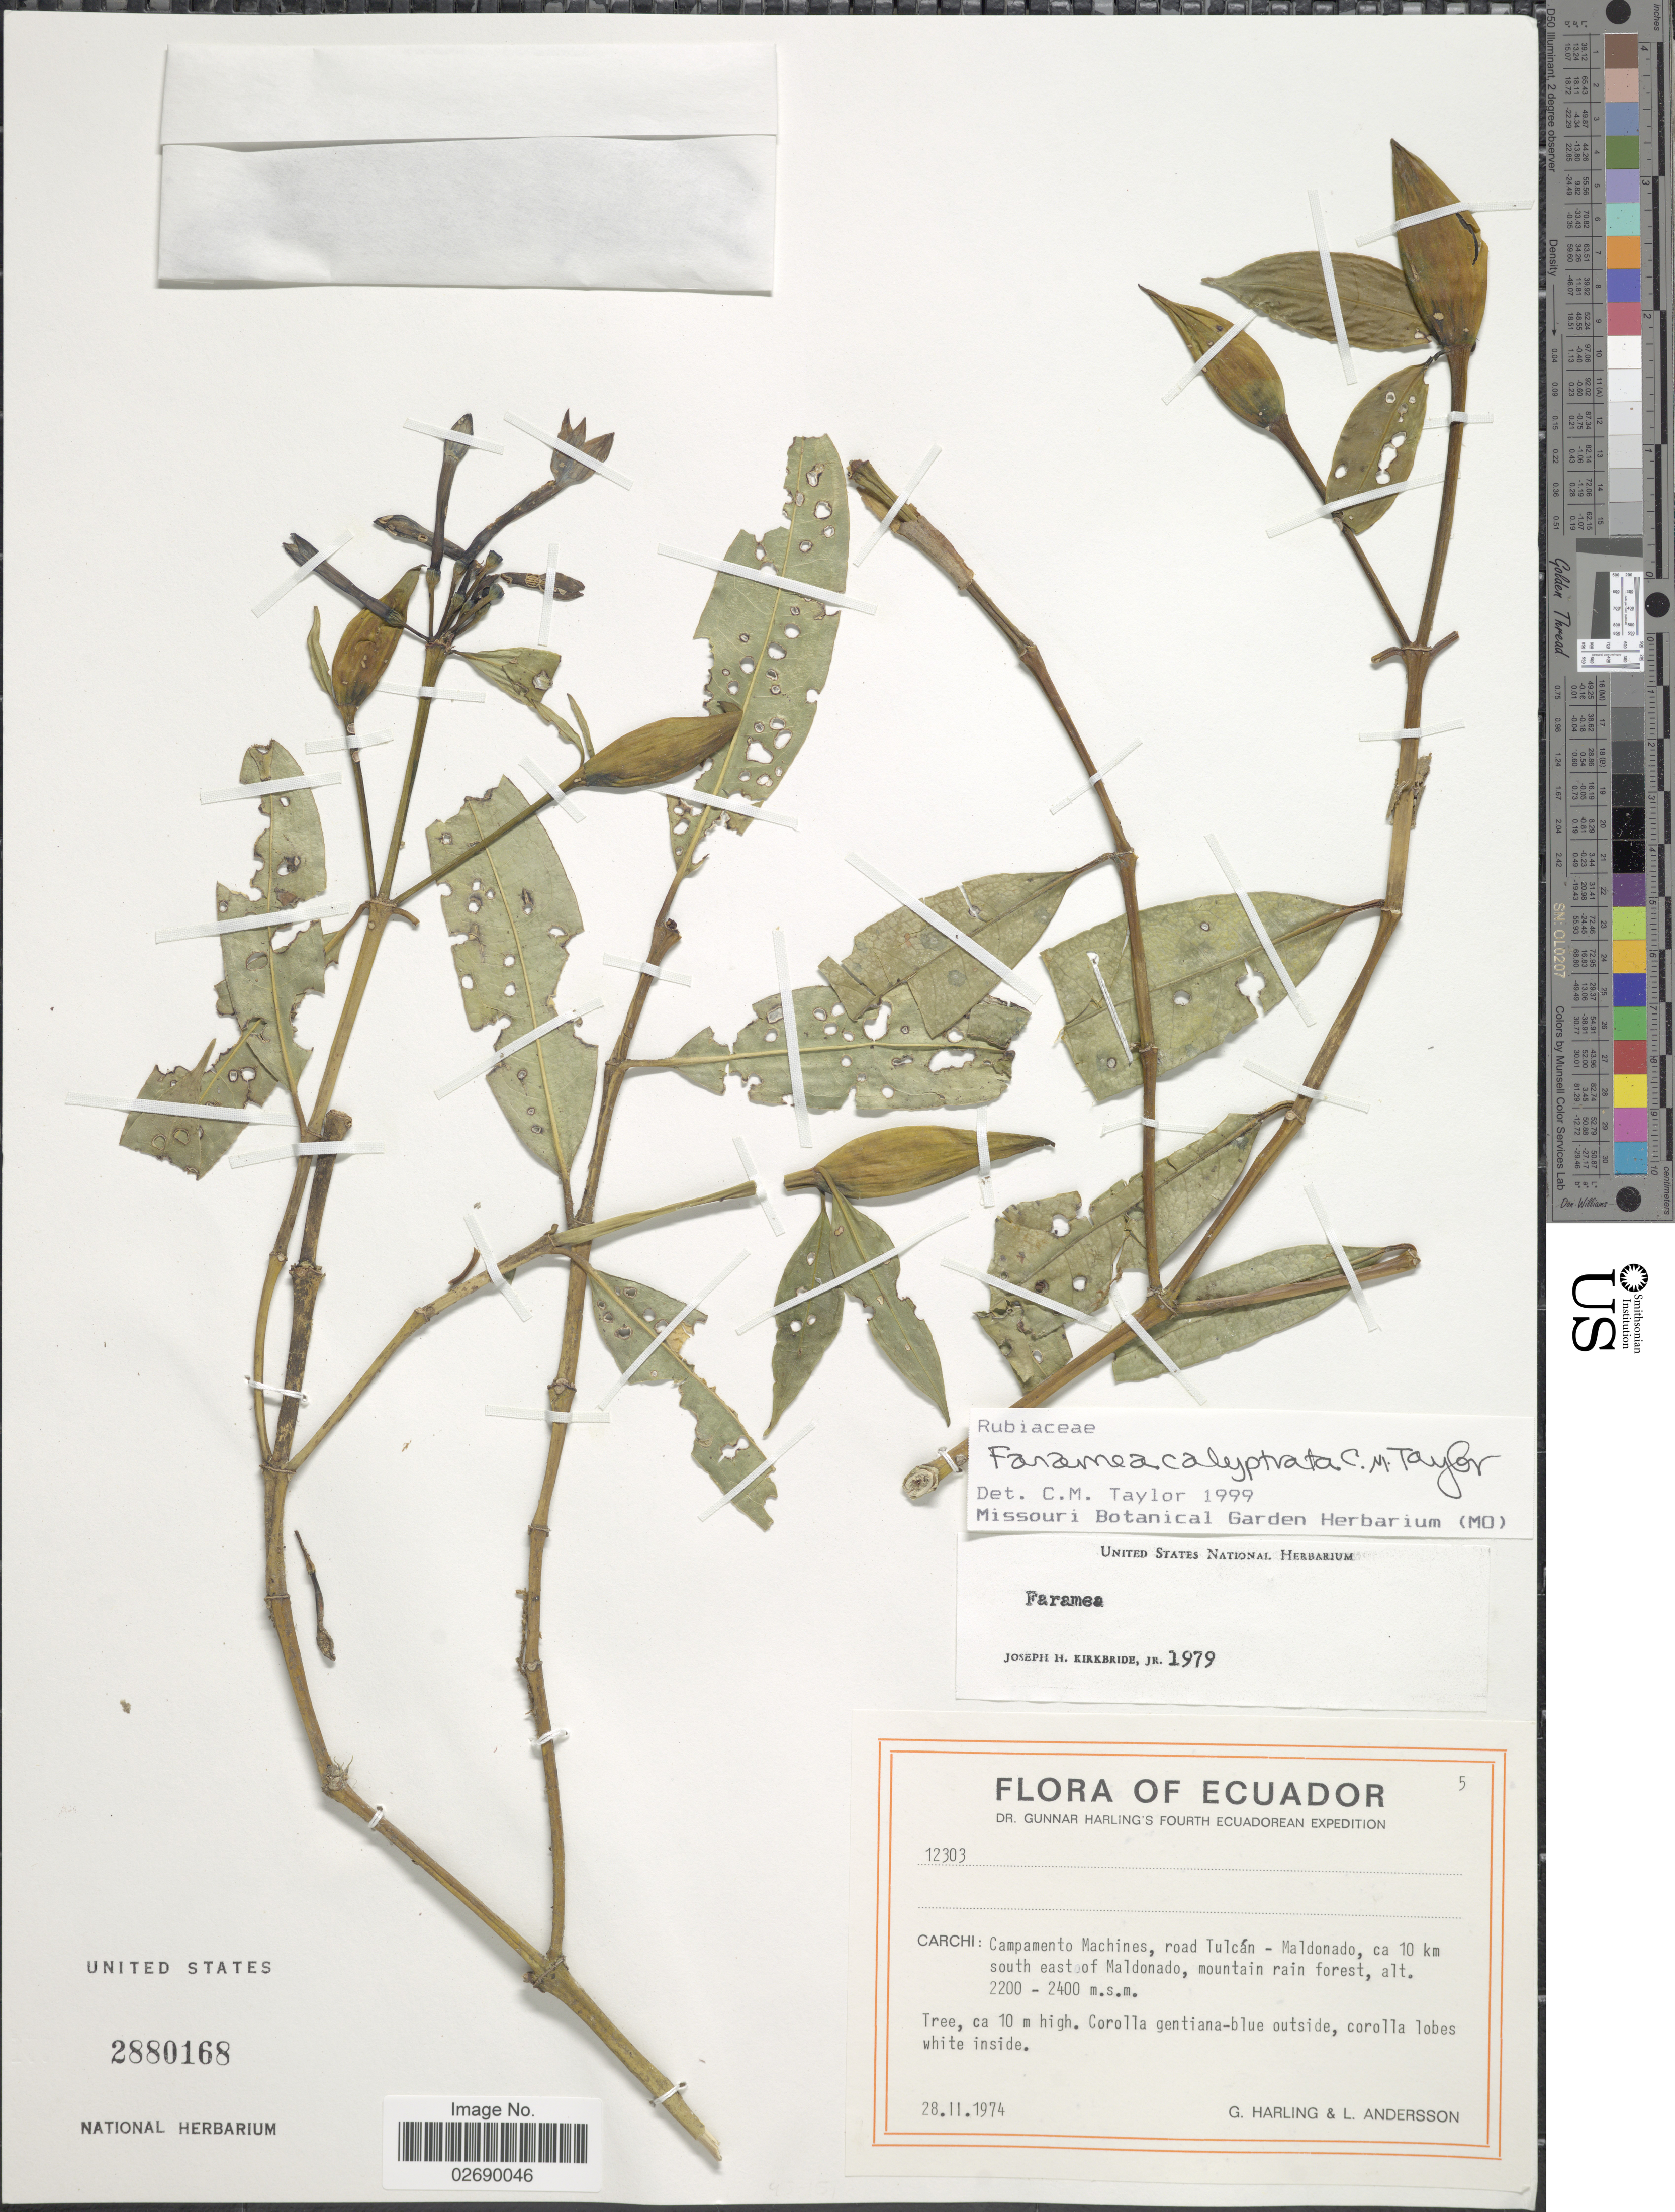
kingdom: Plantae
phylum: Tracheophyta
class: Magnoliopsida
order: Gentianales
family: Rubiaceae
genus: Faramea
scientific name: Faramea calyptrata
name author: C.M. Taylor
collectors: G. Harling & L. Andersson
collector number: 12303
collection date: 1974-02-28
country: Ecuador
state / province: Carchi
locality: Campamento Machines, road Tulcan - Maldonado, ca. 10 km south east of Maldonado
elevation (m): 2200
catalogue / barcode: US 2880168